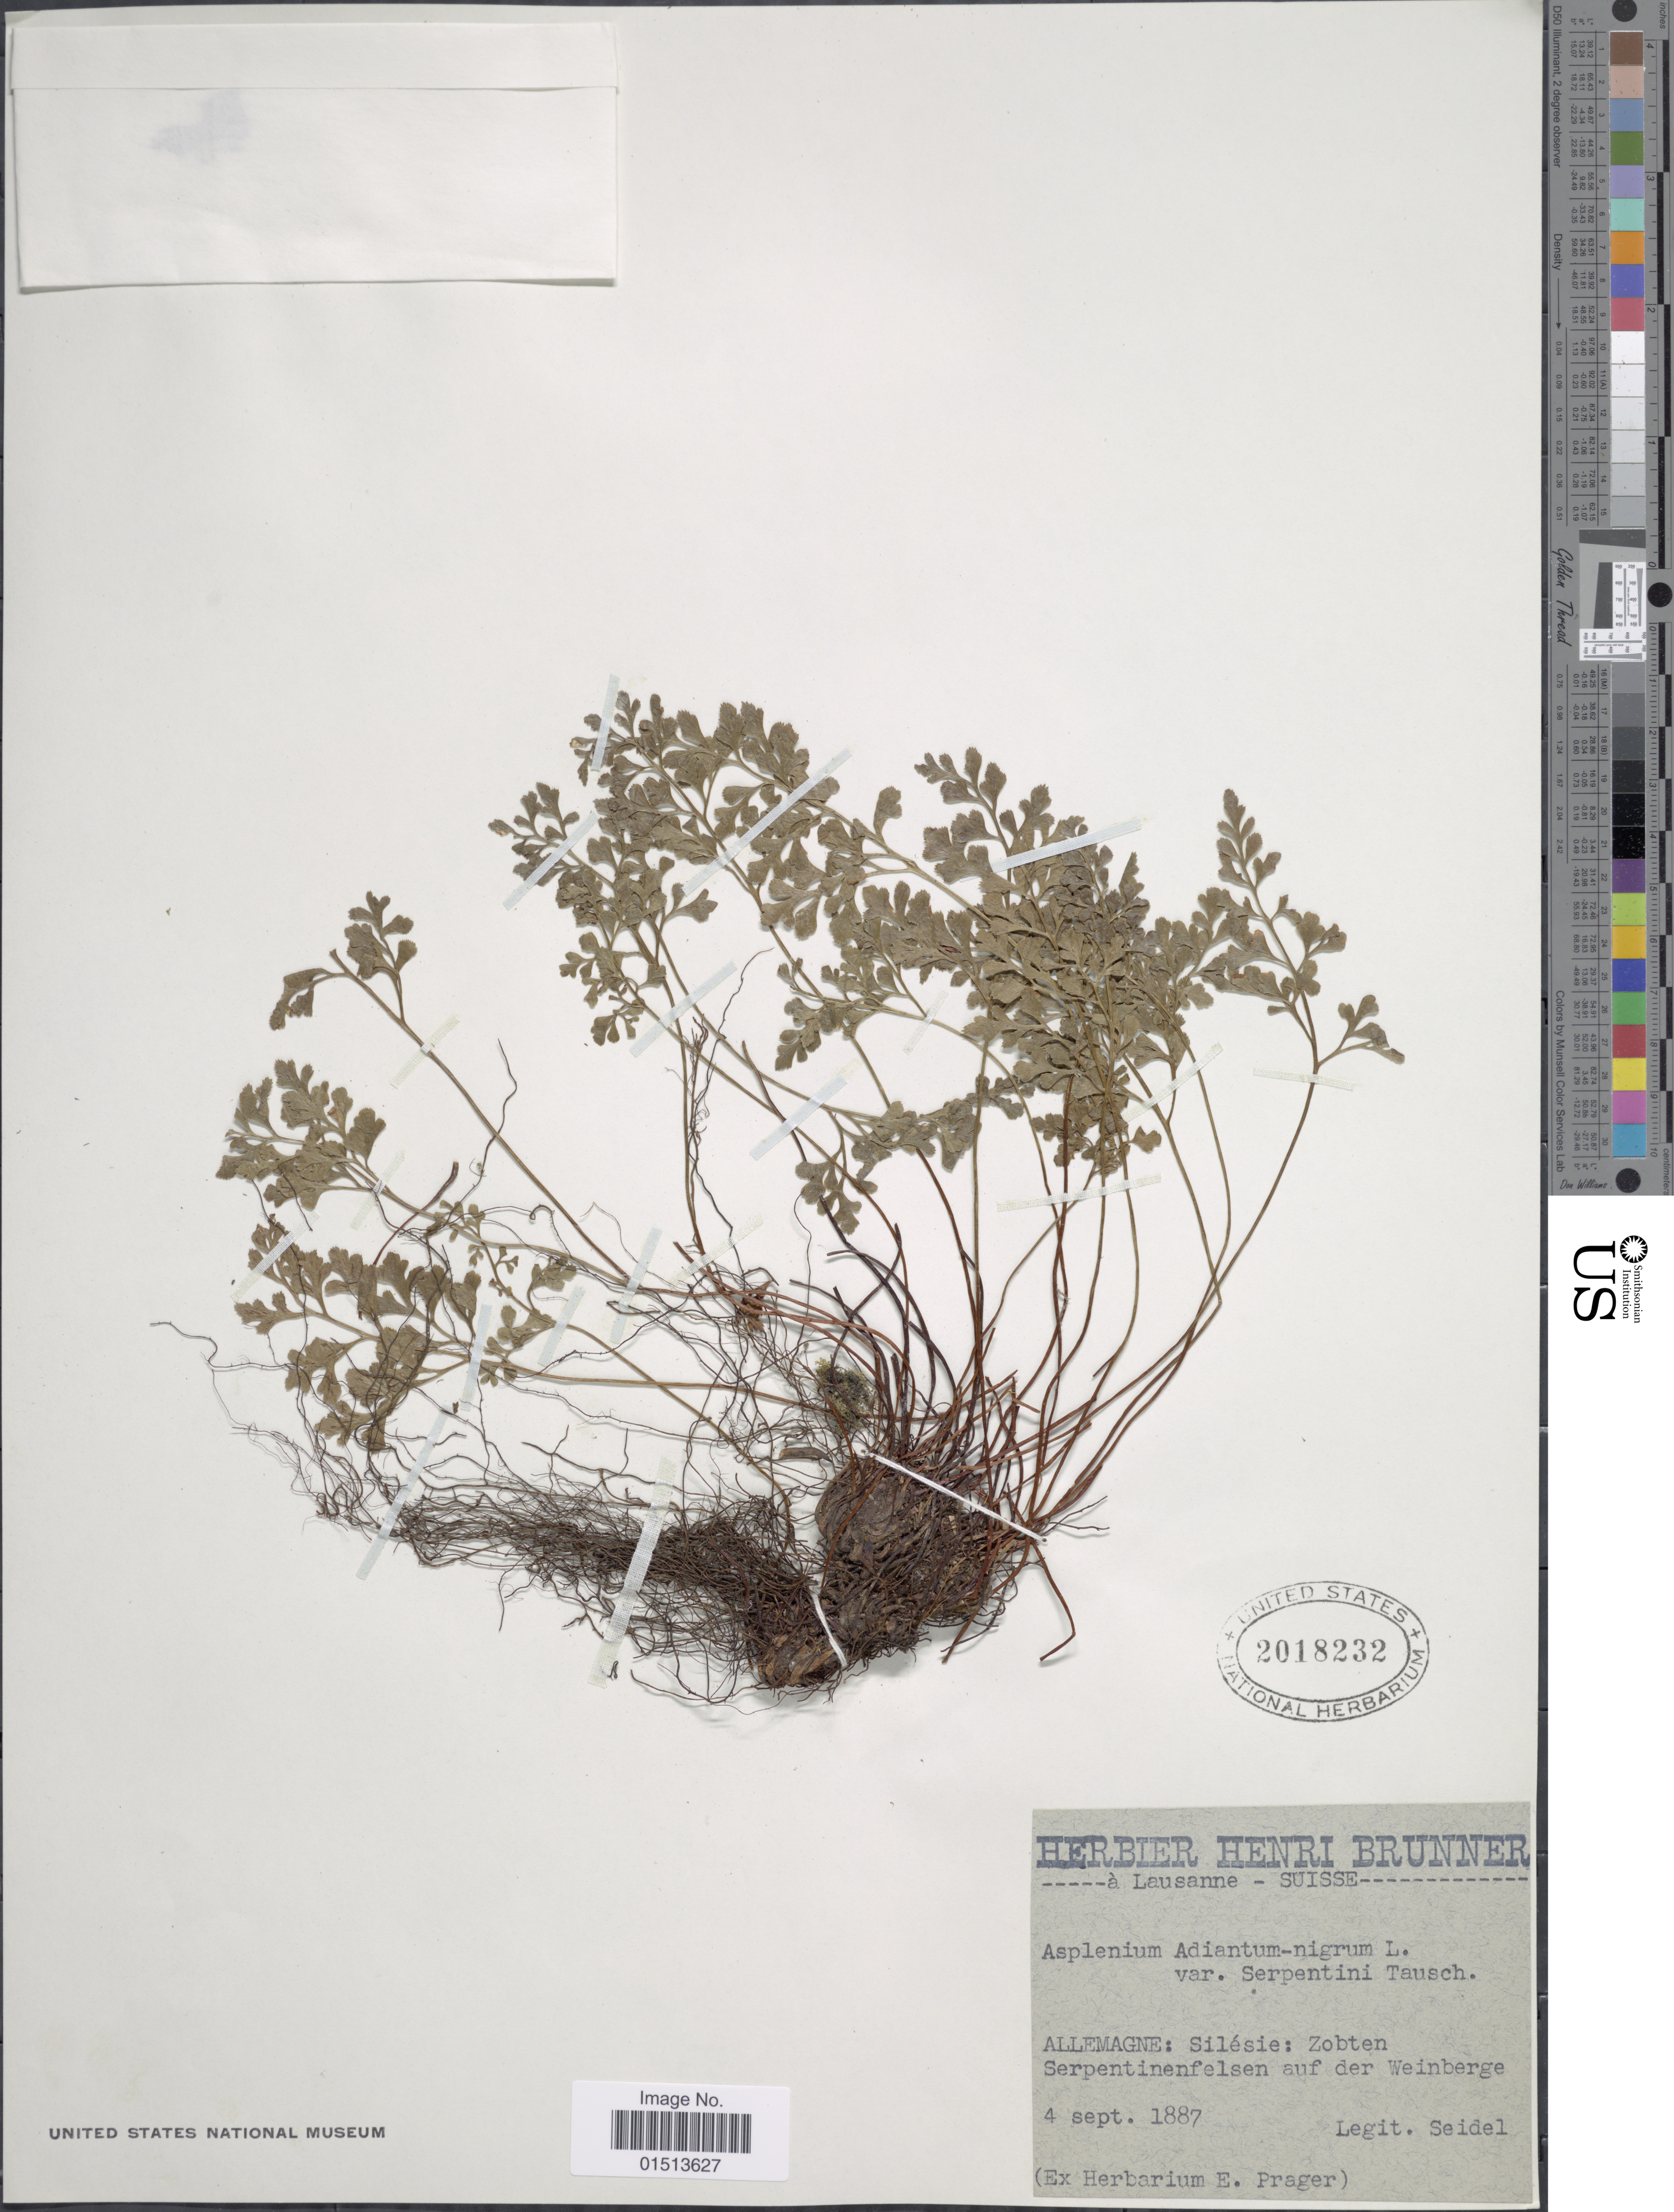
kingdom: Plantae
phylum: Tracheophyta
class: Polypodiopsida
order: Polypodiales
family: Aspleniaceae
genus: Asplenium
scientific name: Asplenium adiantum-nigrum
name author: L.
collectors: -. Seidel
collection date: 1887-09-04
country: Switzerland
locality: Á Lausanne, Allemagne: Silésie: Zobten Serpentinenfelsen auf der Weinberge.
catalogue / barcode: US 2018232